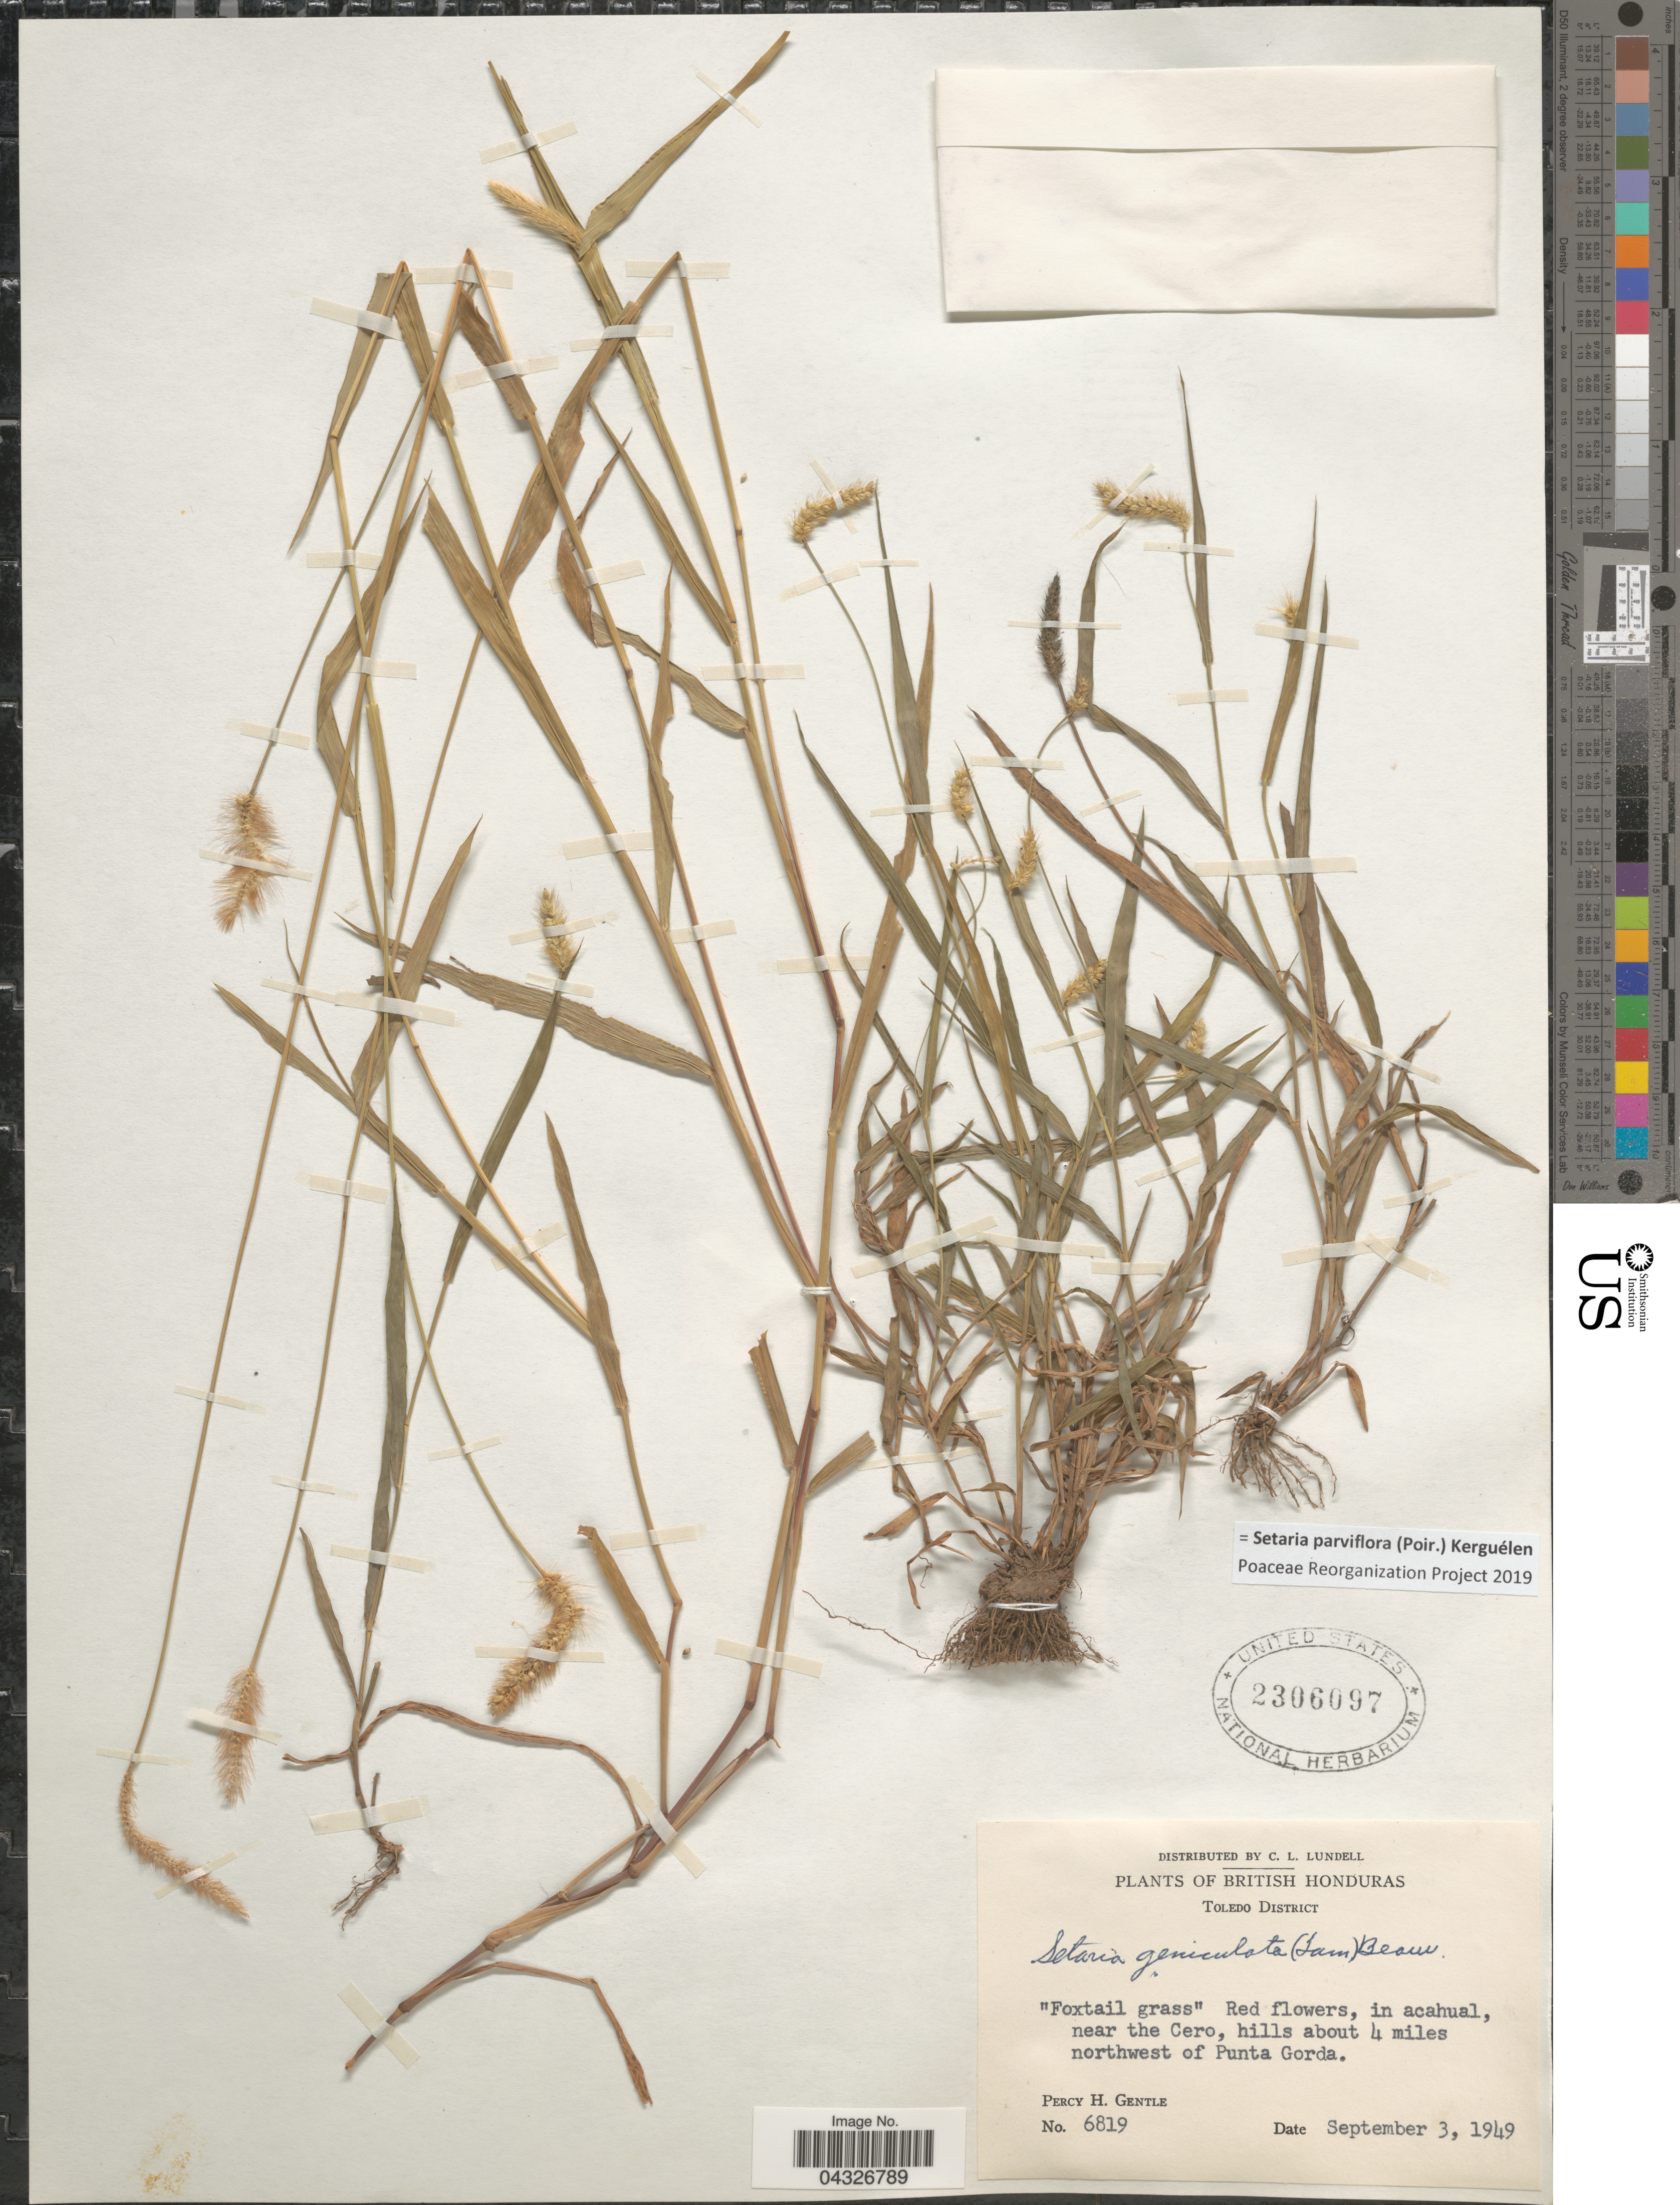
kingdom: Plantae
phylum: Tracheophyta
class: Liliopsida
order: Poales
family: Poaceae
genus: Setaria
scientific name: Setaria parviflora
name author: (Poir.) Kerguélen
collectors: P. H. Gentle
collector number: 6819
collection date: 1949-09-03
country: Belize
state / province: Toledo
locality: British Honduras. Toledo District. Near the Cero, hills about 4 miles northwest of Punta Gorda.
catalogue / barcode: US 2306097